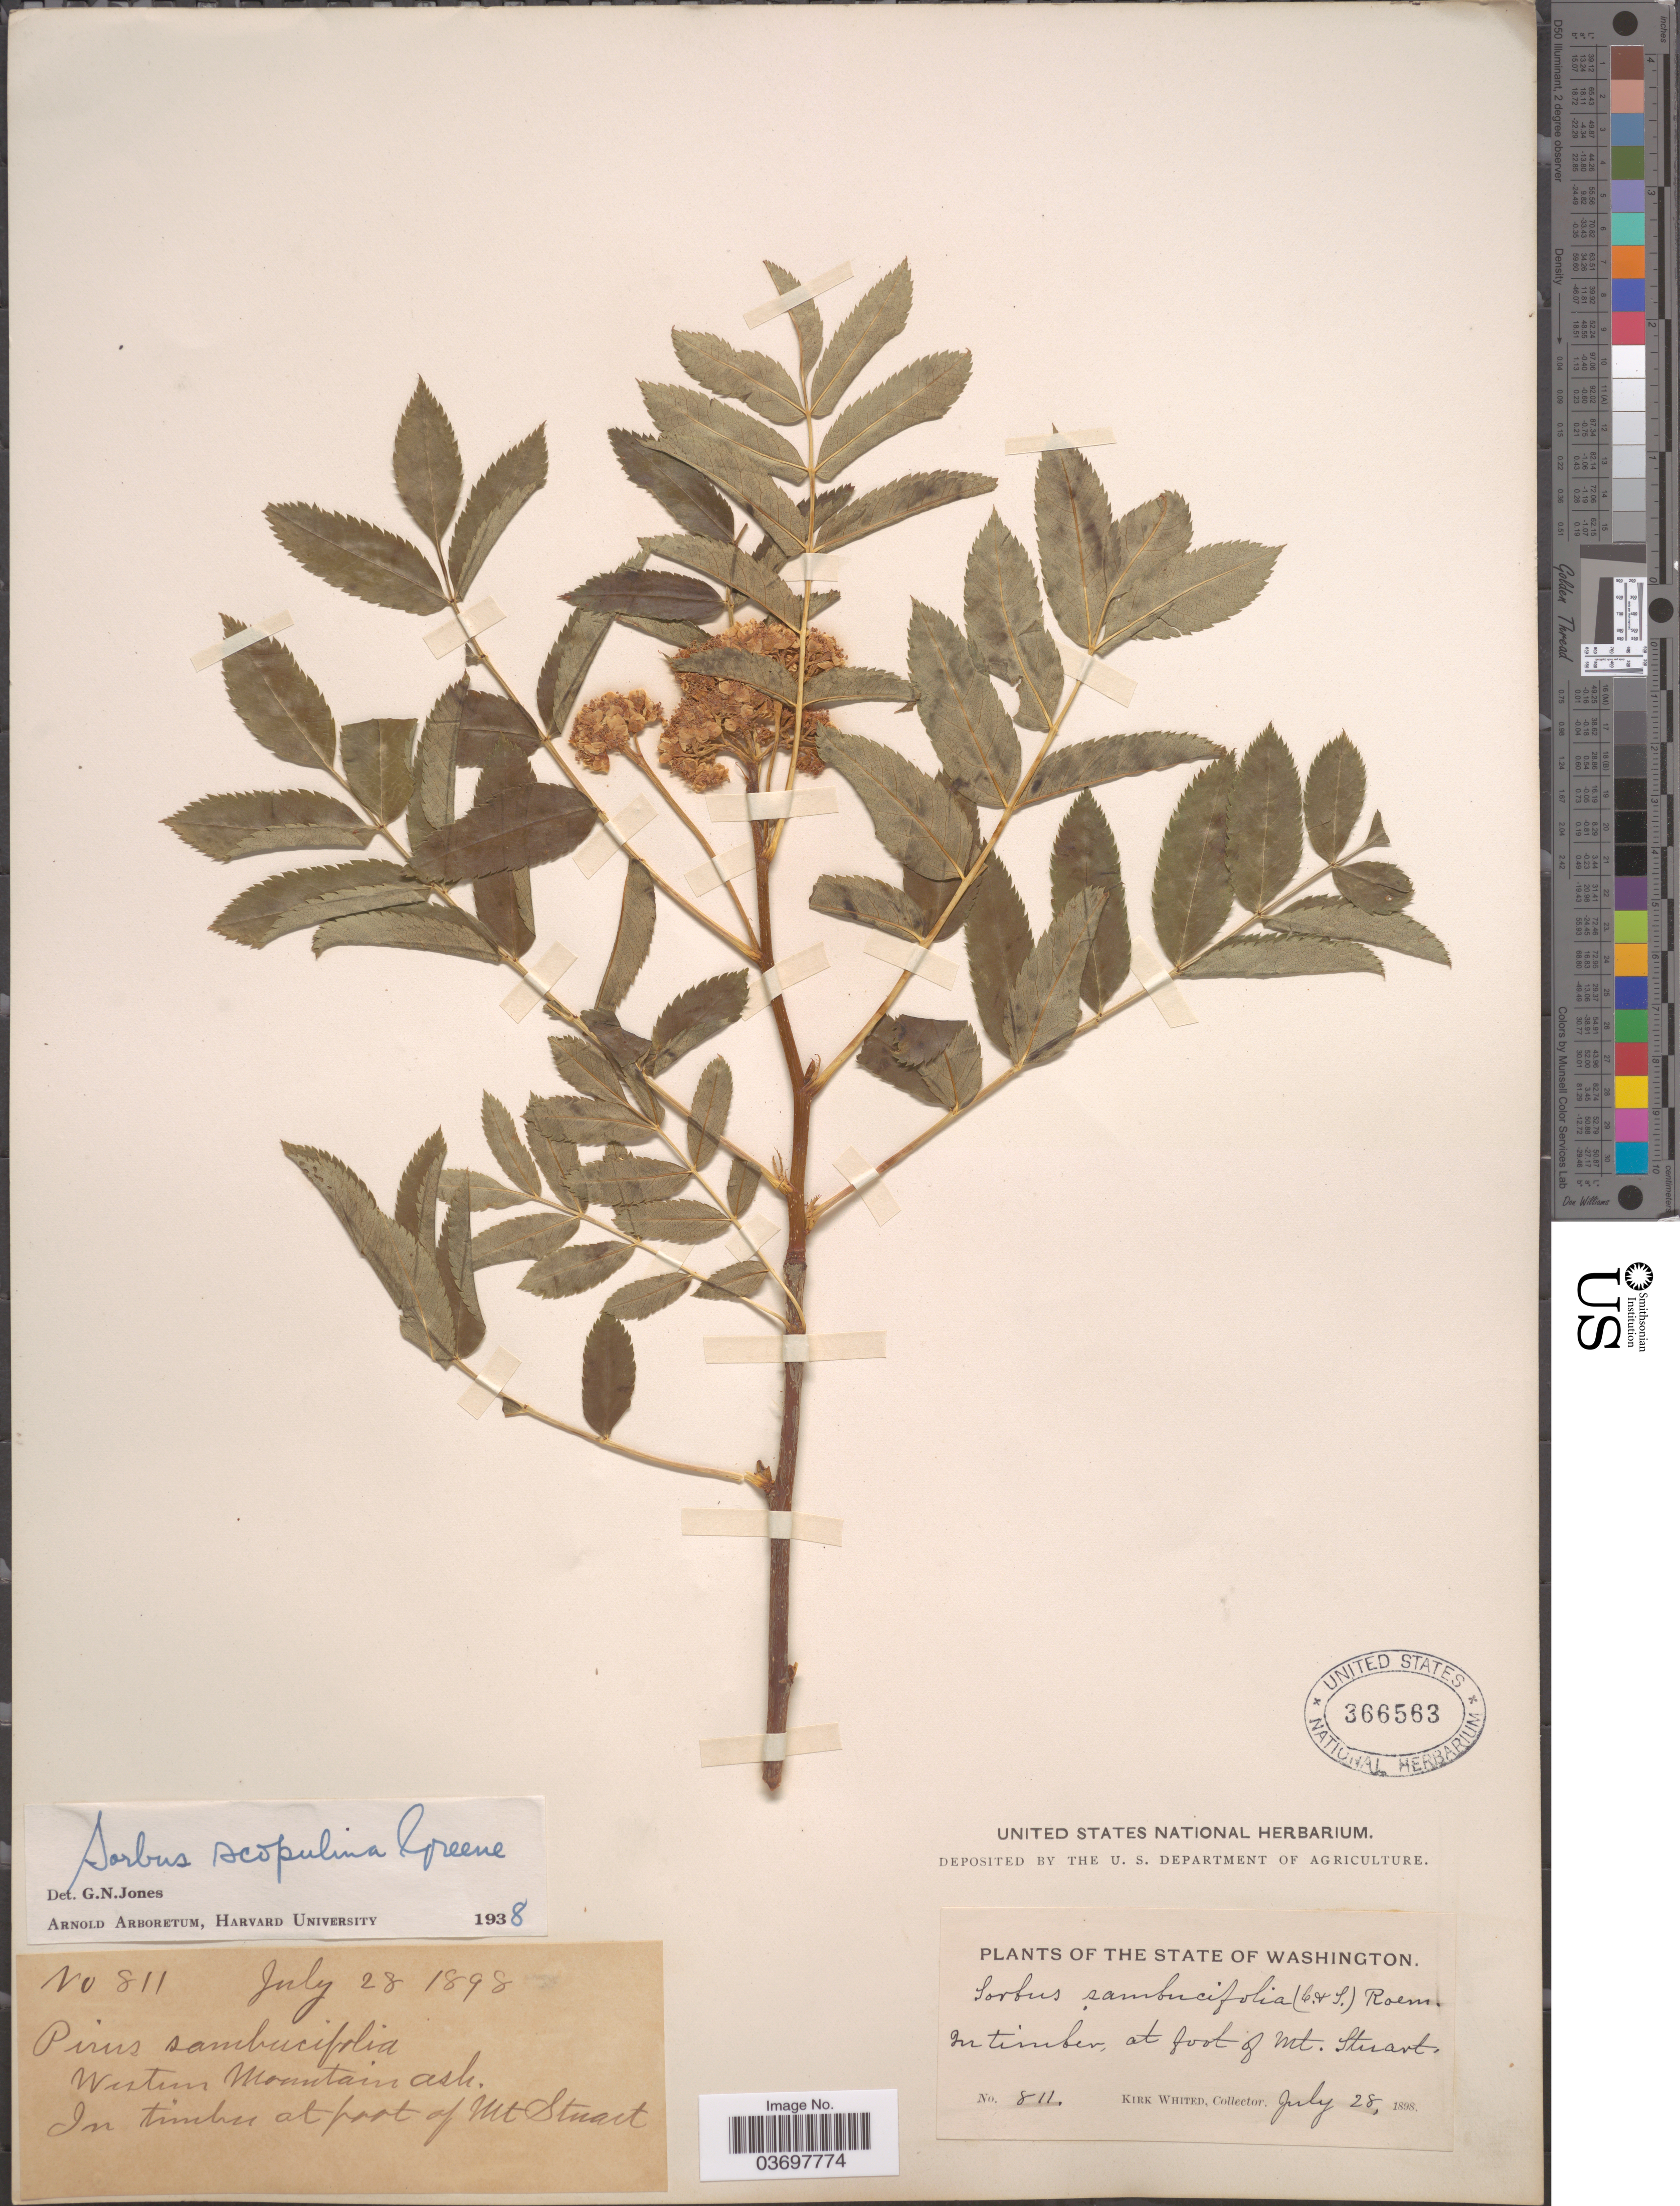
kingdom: Plantae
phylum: Tracheophyta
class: Magnoliopsida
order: Rosales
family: Rosaceae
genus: Sorbus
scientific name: Sorbus scopulina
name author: Greene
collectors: K. Whited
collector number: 811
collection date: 1898-07-28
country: United States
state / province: Washington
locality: Western Mountain ash. In timber, at foot of Mt. Stuart.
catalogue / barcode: US 366563